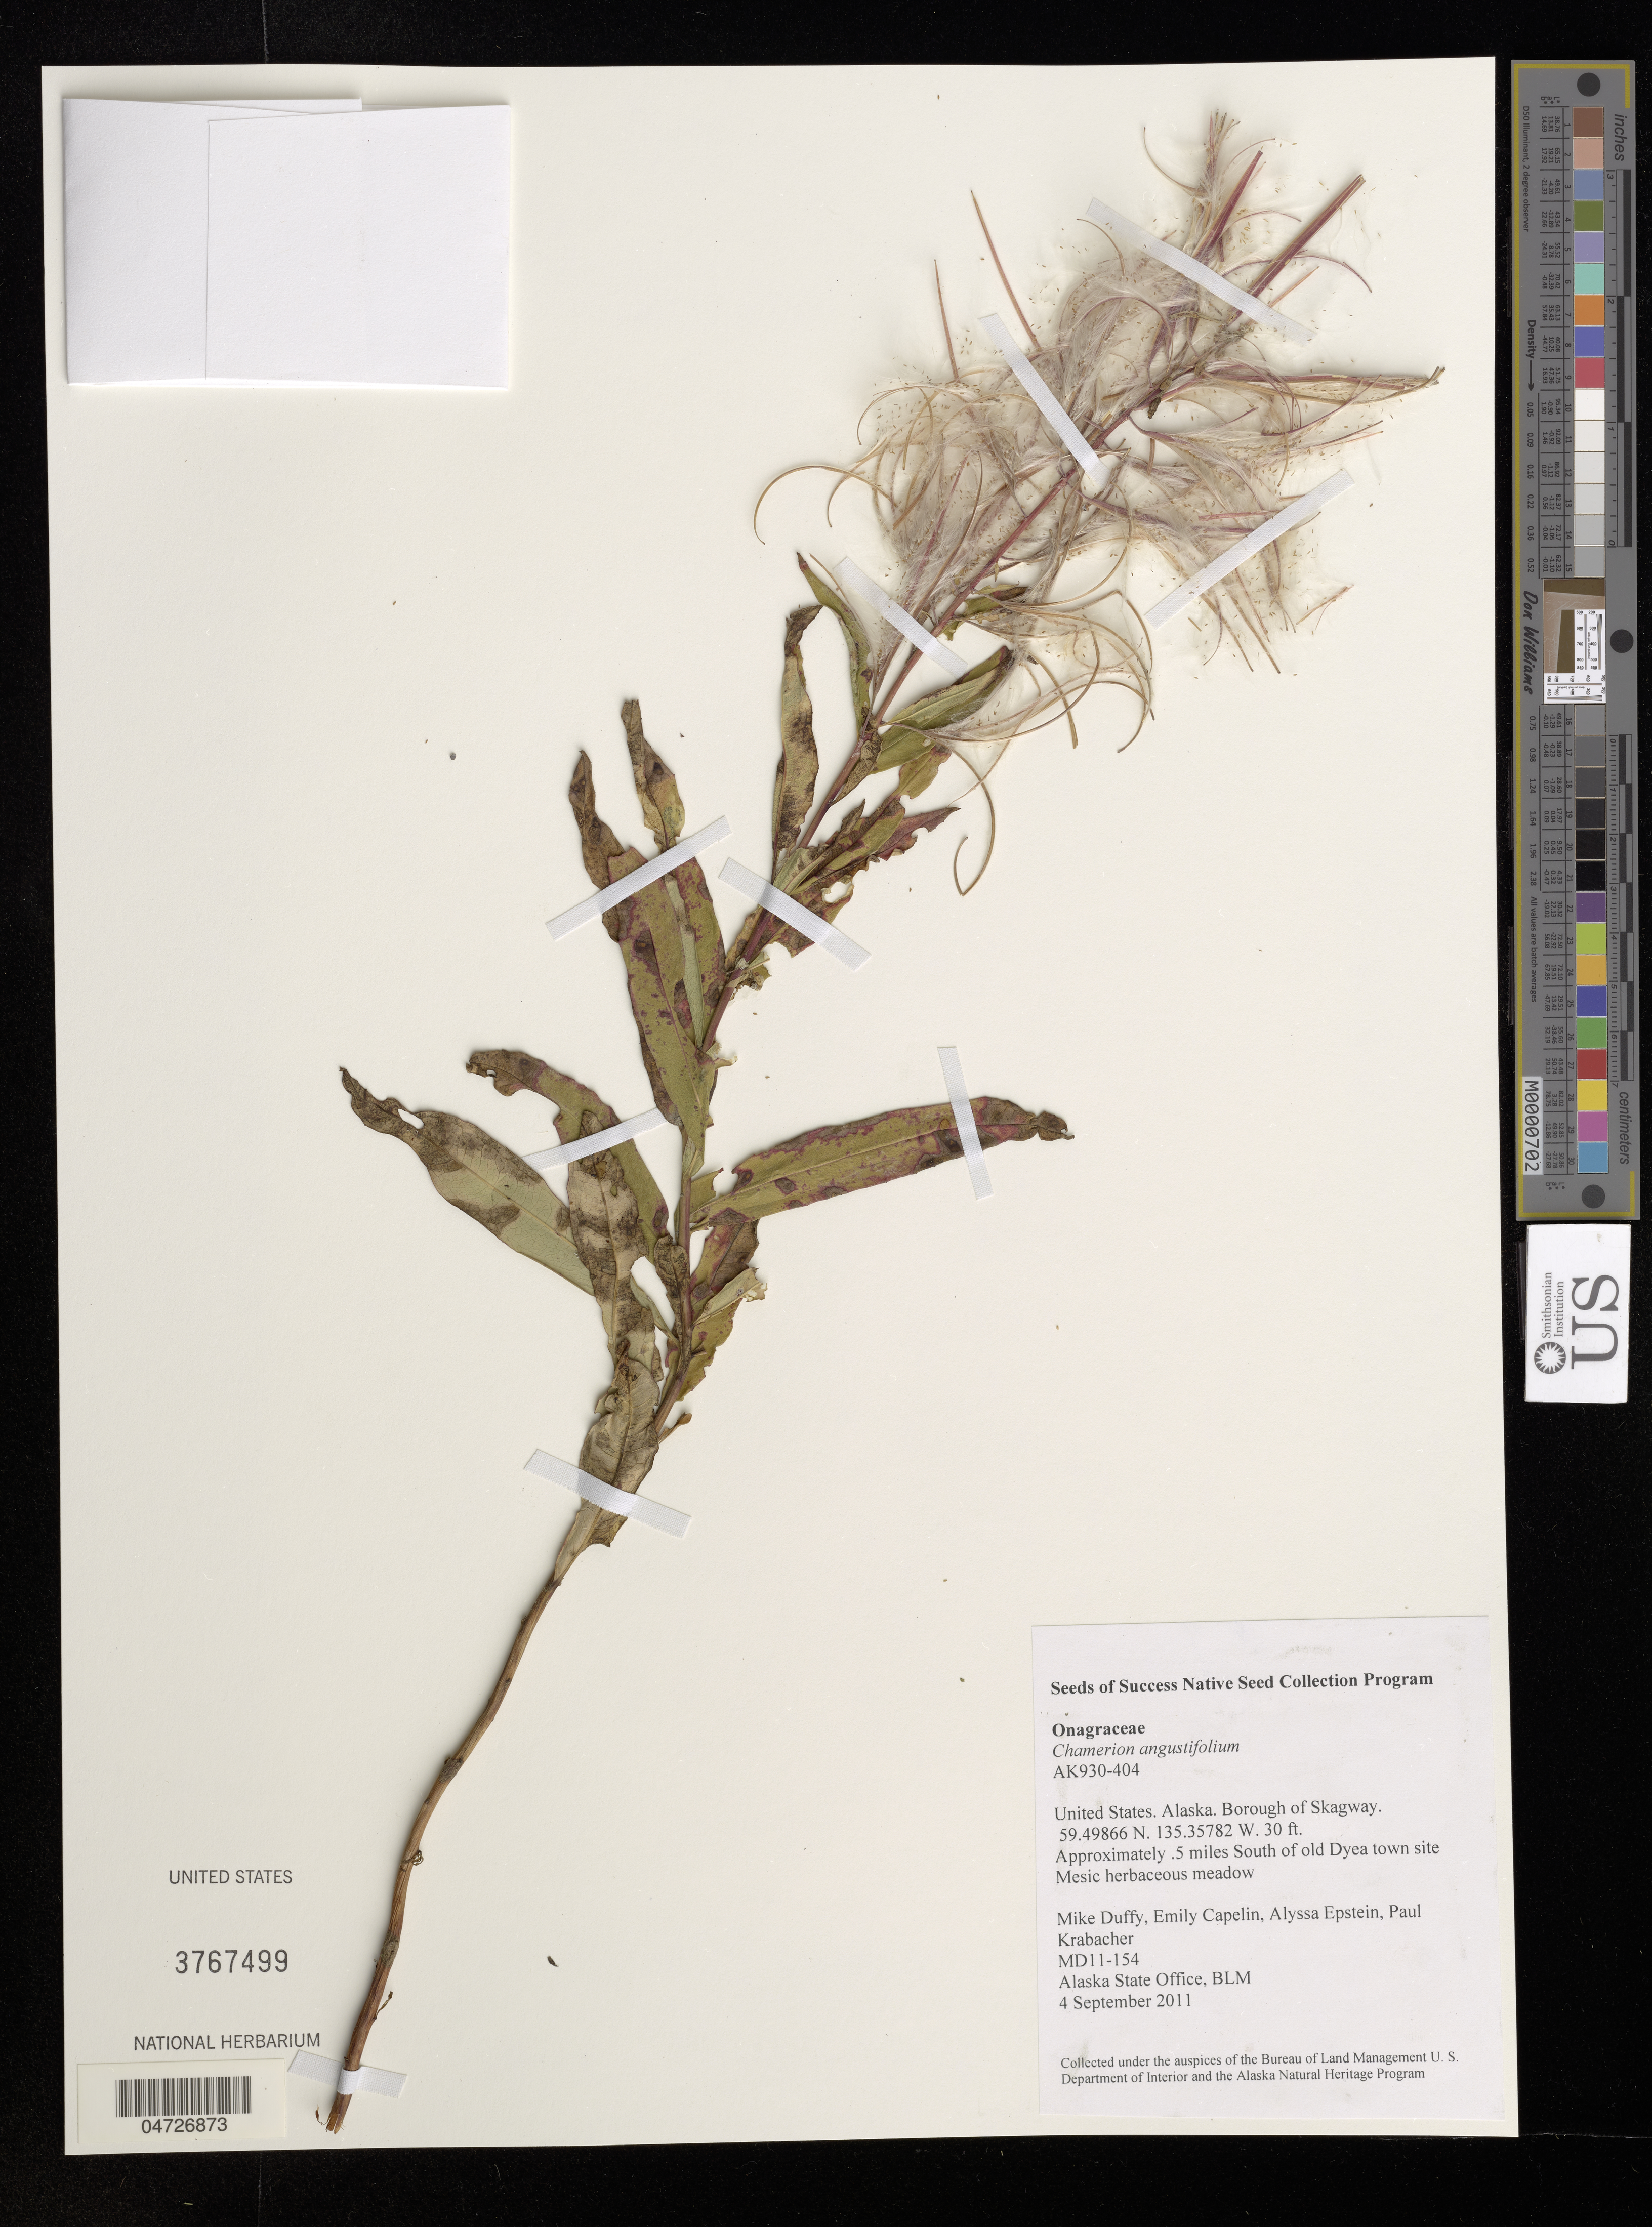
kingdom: Plantae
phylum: Tracheophyta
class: Magnoliopsida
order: Myrtales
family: Onagraceae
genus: Chamerion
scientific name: Chamerion angustifolium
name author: (L.) Holub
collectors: M. Duffy, E. Capelin, A. Epstein & P. Krabacher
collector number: MD11-154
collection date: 2011-09-04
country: United States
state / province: Alaska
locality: Borough of Skagway. Approximately .5 miles South of old Dyea town site.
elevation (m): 9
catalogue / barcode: US 3767499